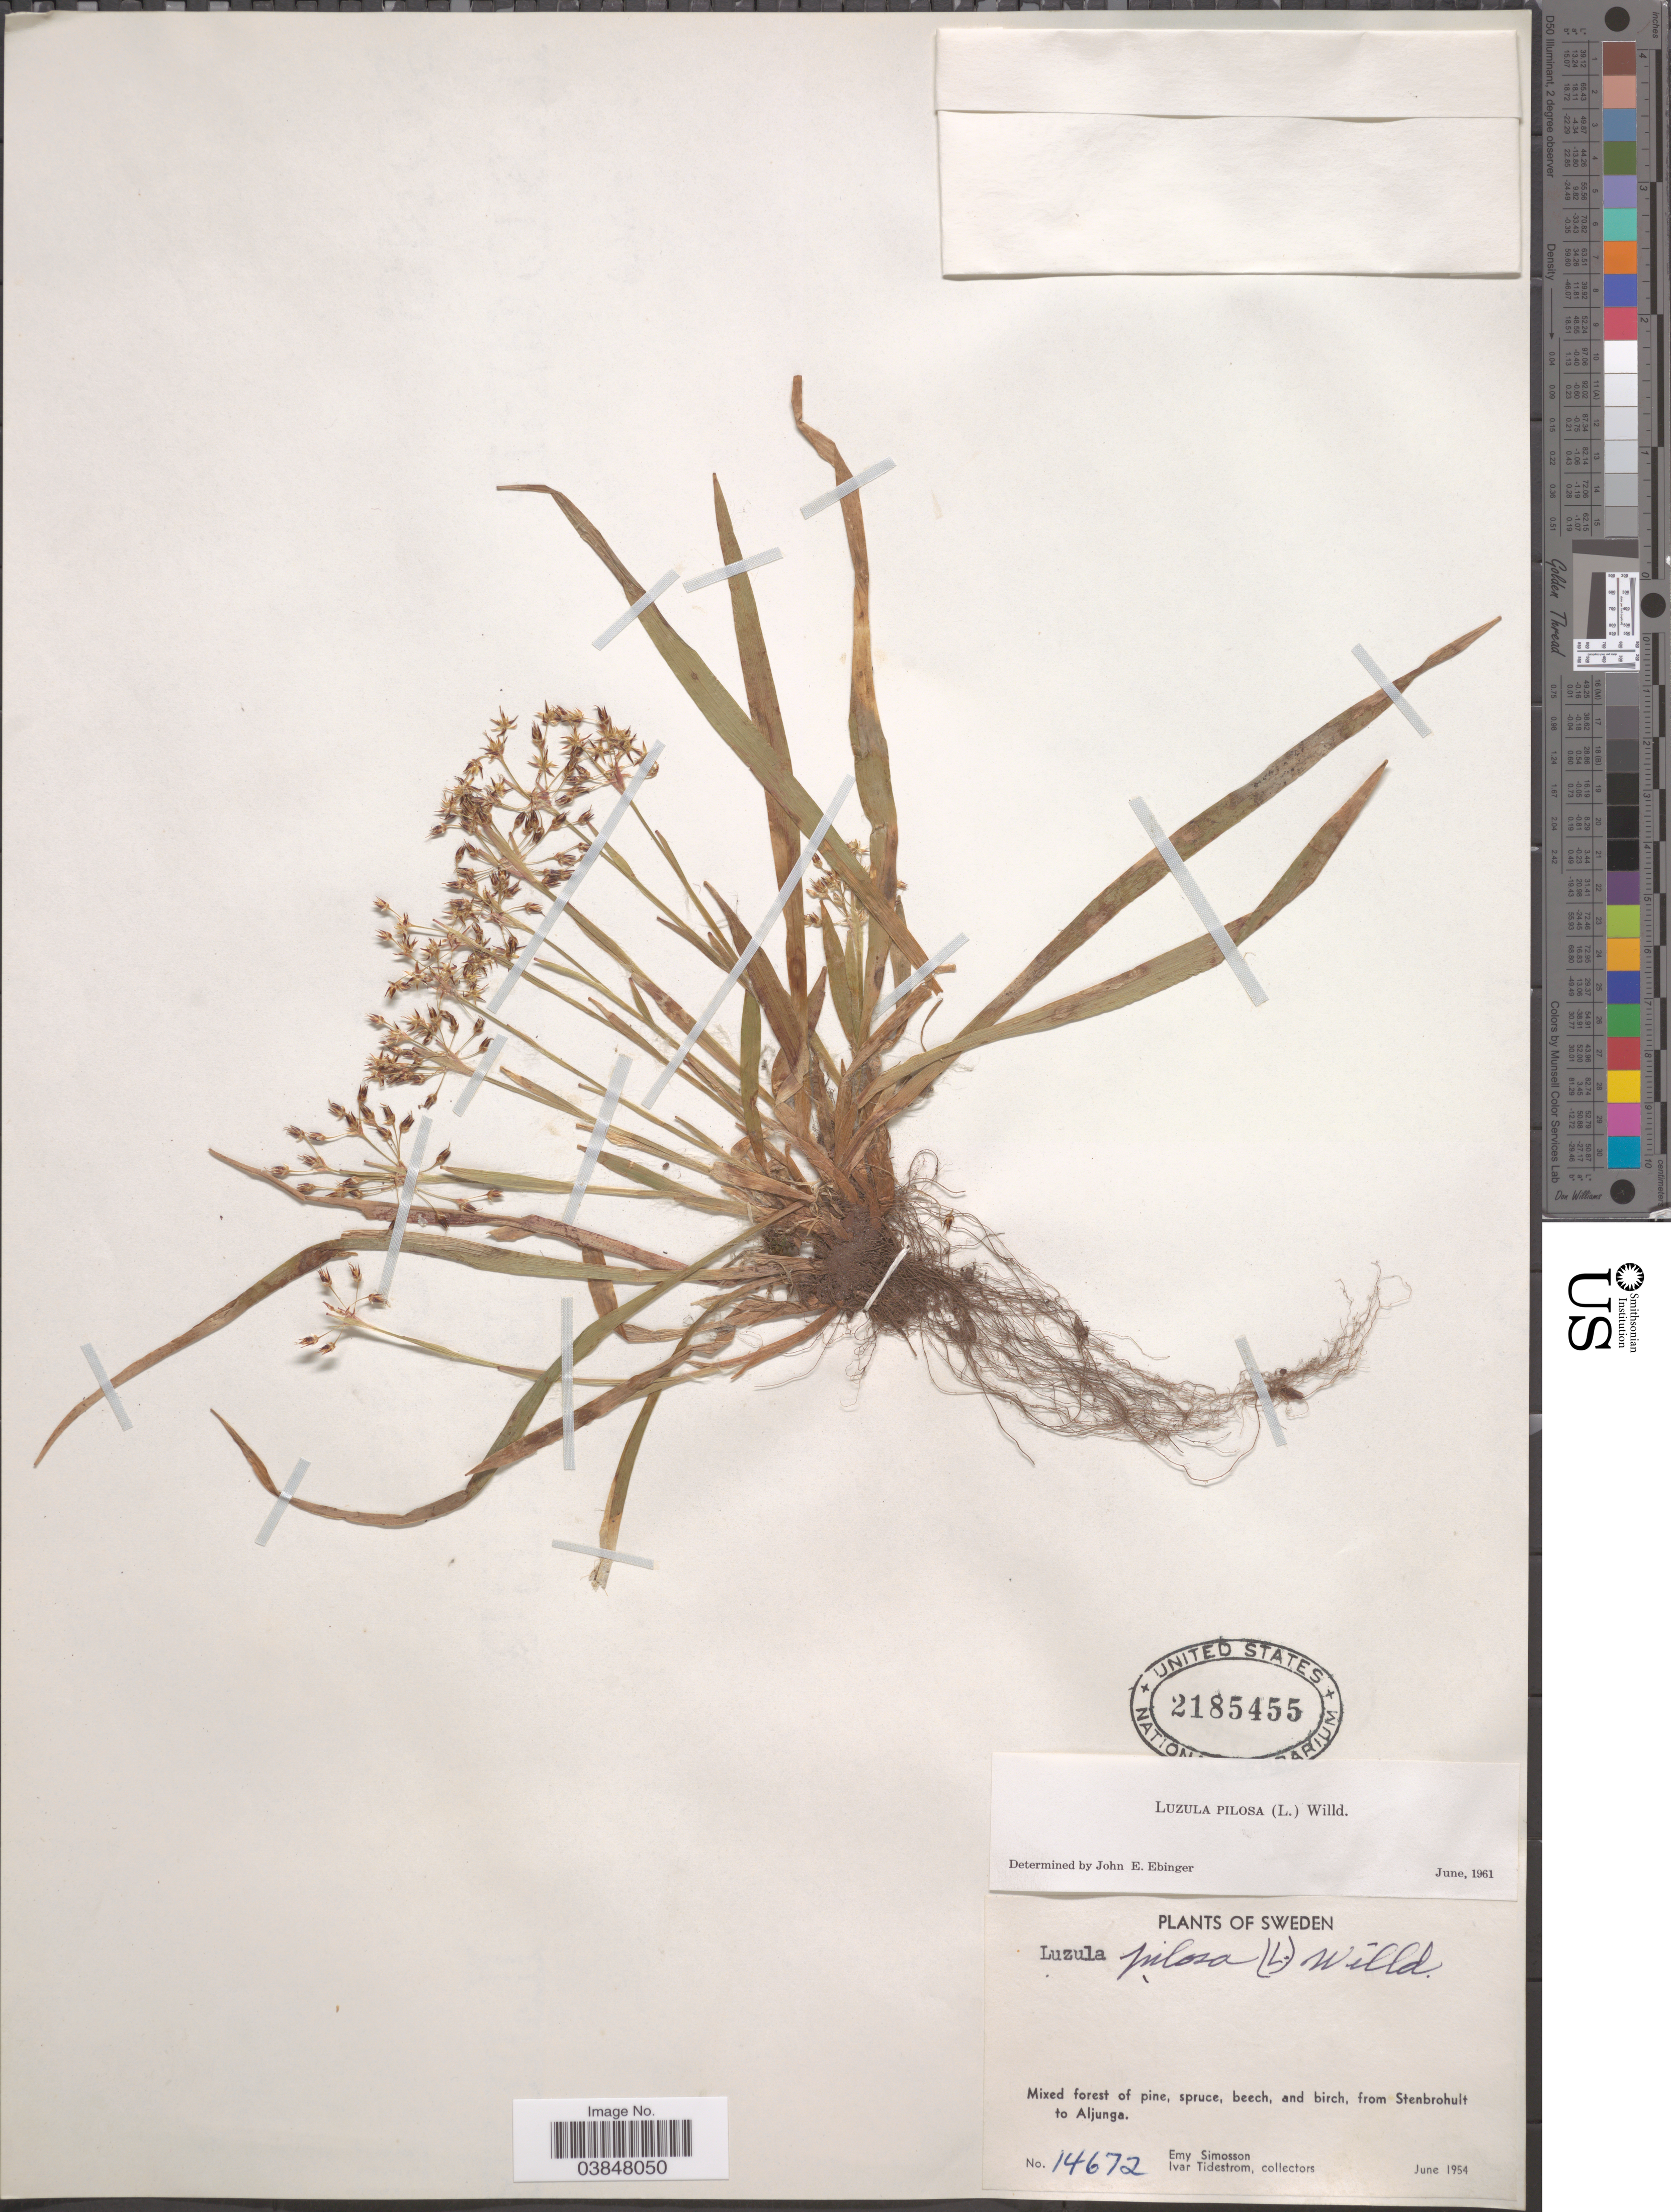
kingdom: Plantae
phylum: Tracheophyta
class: Liliopsida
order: Poales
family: Juncaceae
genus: Luzula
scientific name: Luzula pilosa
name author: (L.) Willd.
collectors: E. Simosson & I. F. Tidestrom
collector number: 14672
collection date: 1954-06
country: Sweden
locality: Stenbrohult to Aljunga.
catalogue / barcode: US 2185455